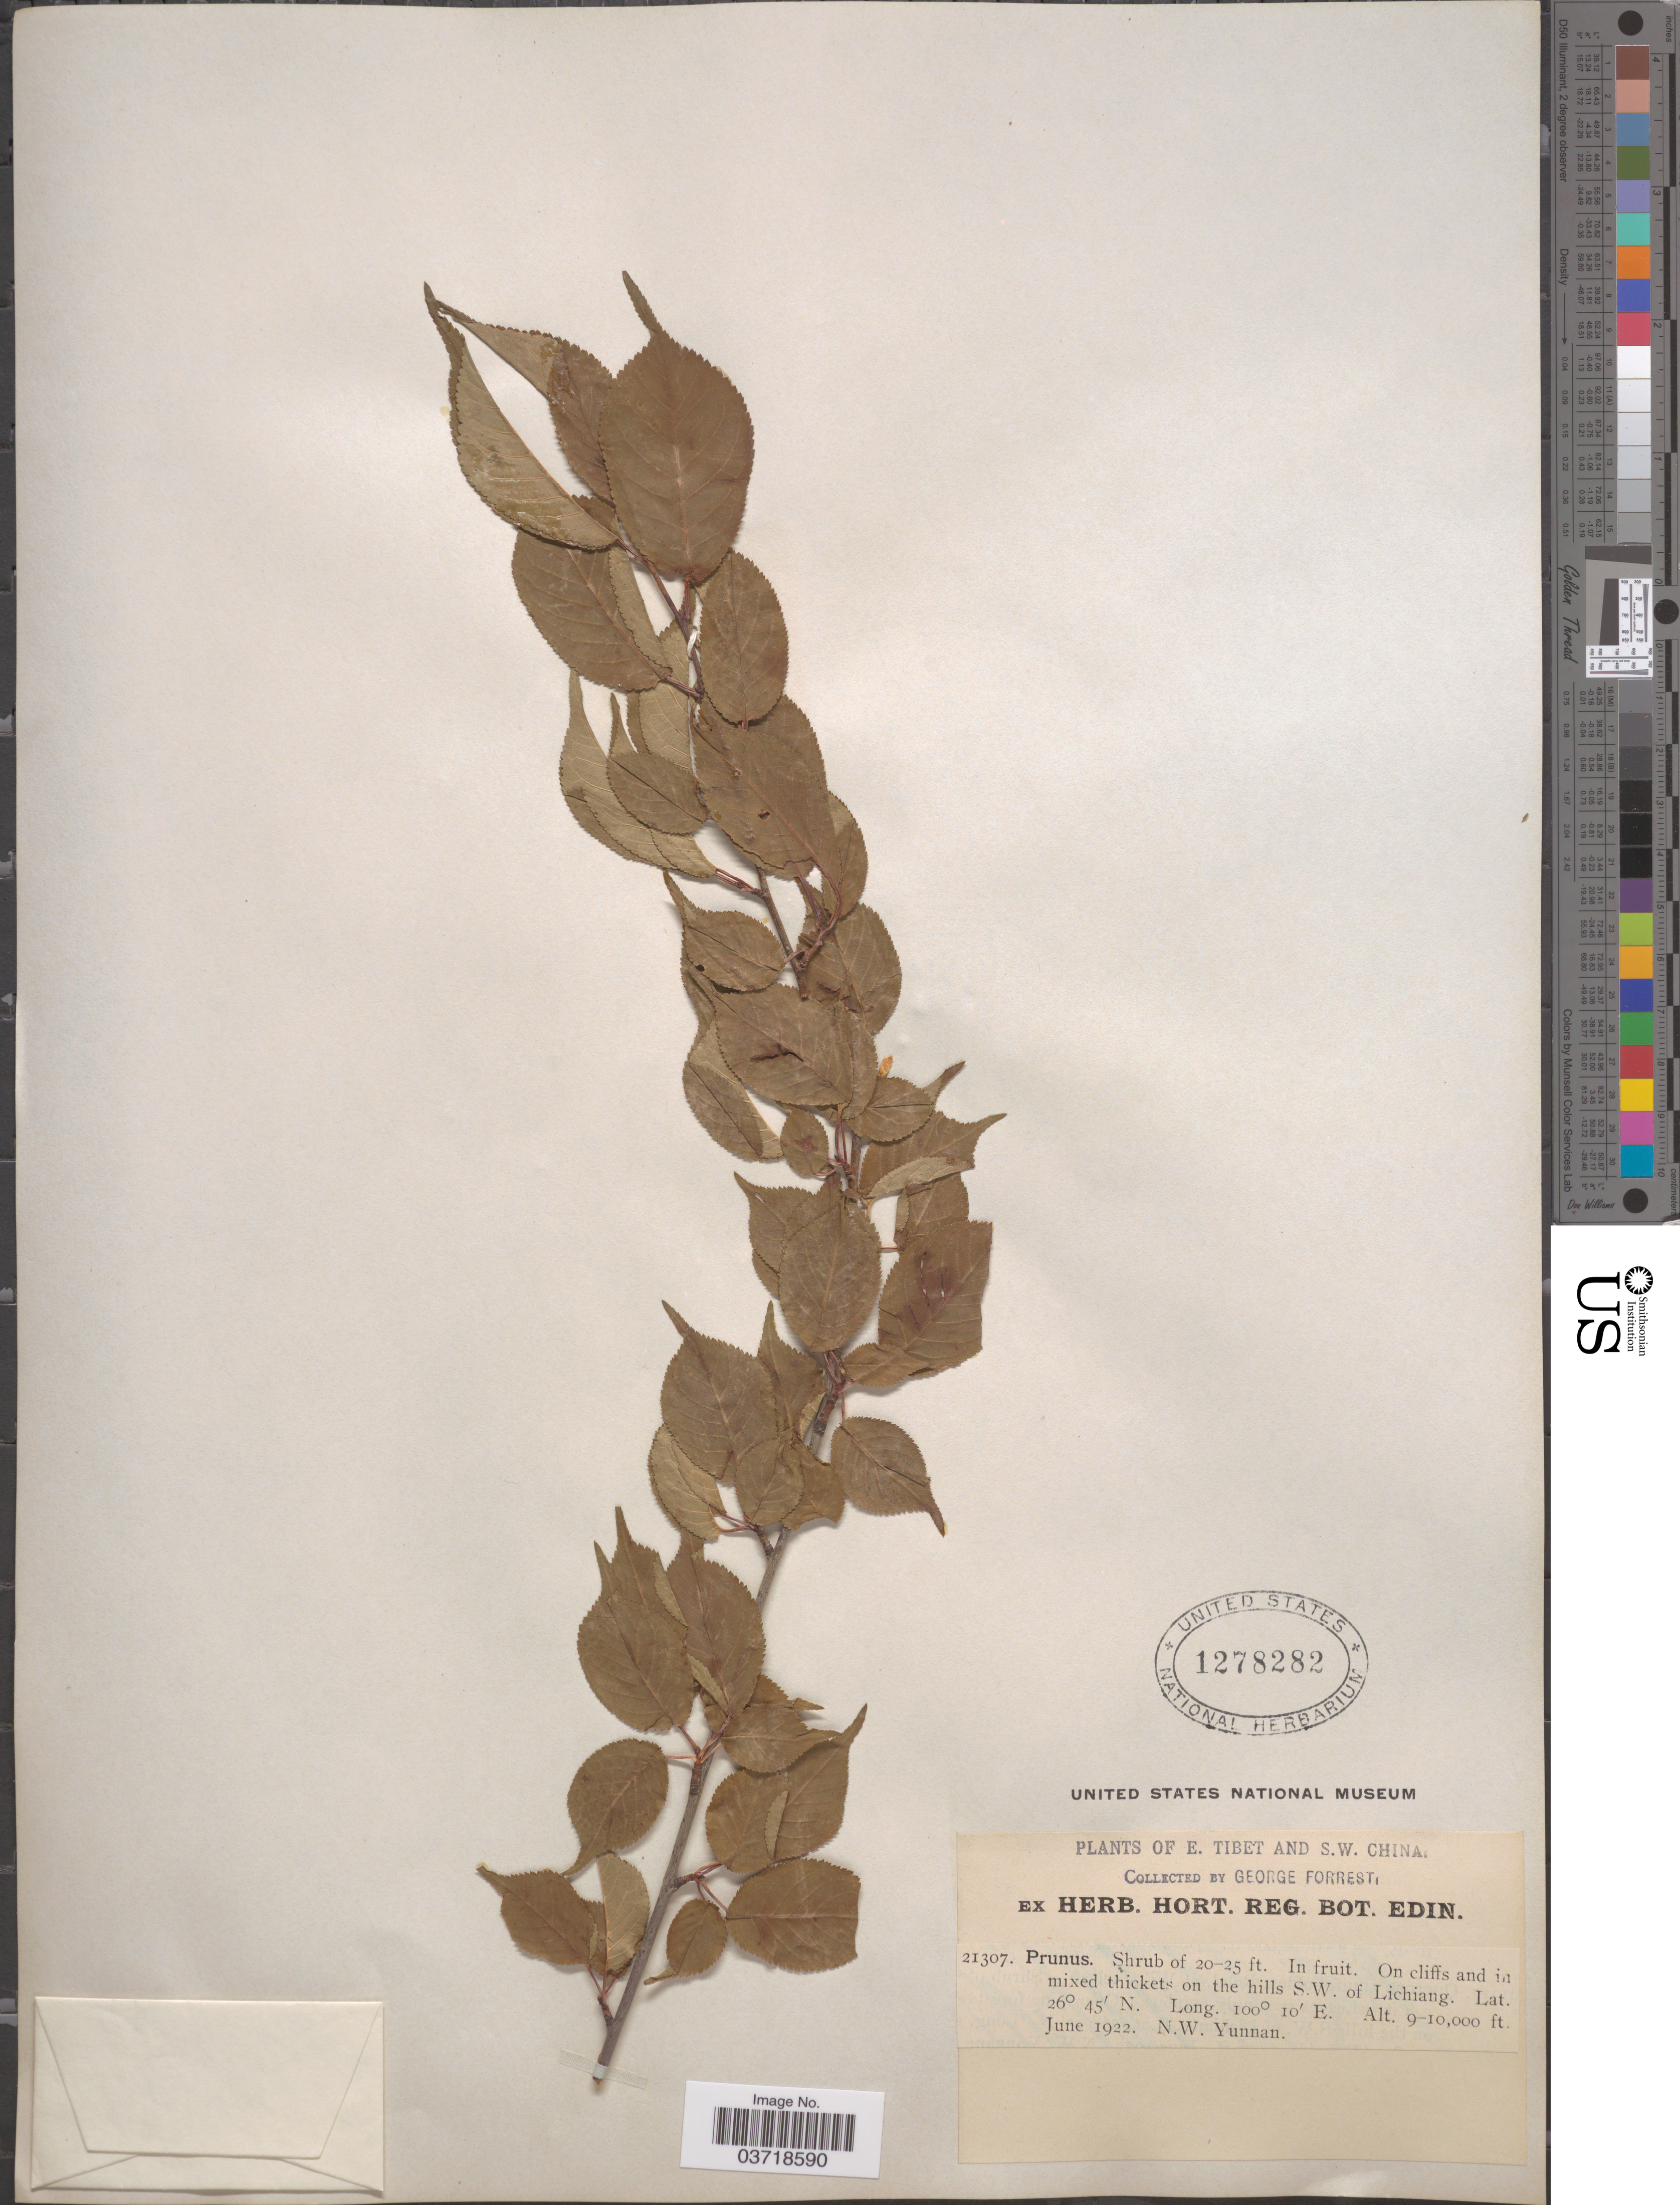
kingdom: Plantae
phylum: Tracheophyta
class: Magnoliopsida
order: Rosales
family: Rosaceae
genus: Prunus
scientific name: Prunus sp.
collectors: G. Forrest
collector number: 21307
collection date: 1922-06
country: China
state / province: Yunnan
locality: S.W. China. On the hills S.W. of Lichiang. N.W. Yunnan.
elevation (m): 2743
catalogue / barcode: US 1278282